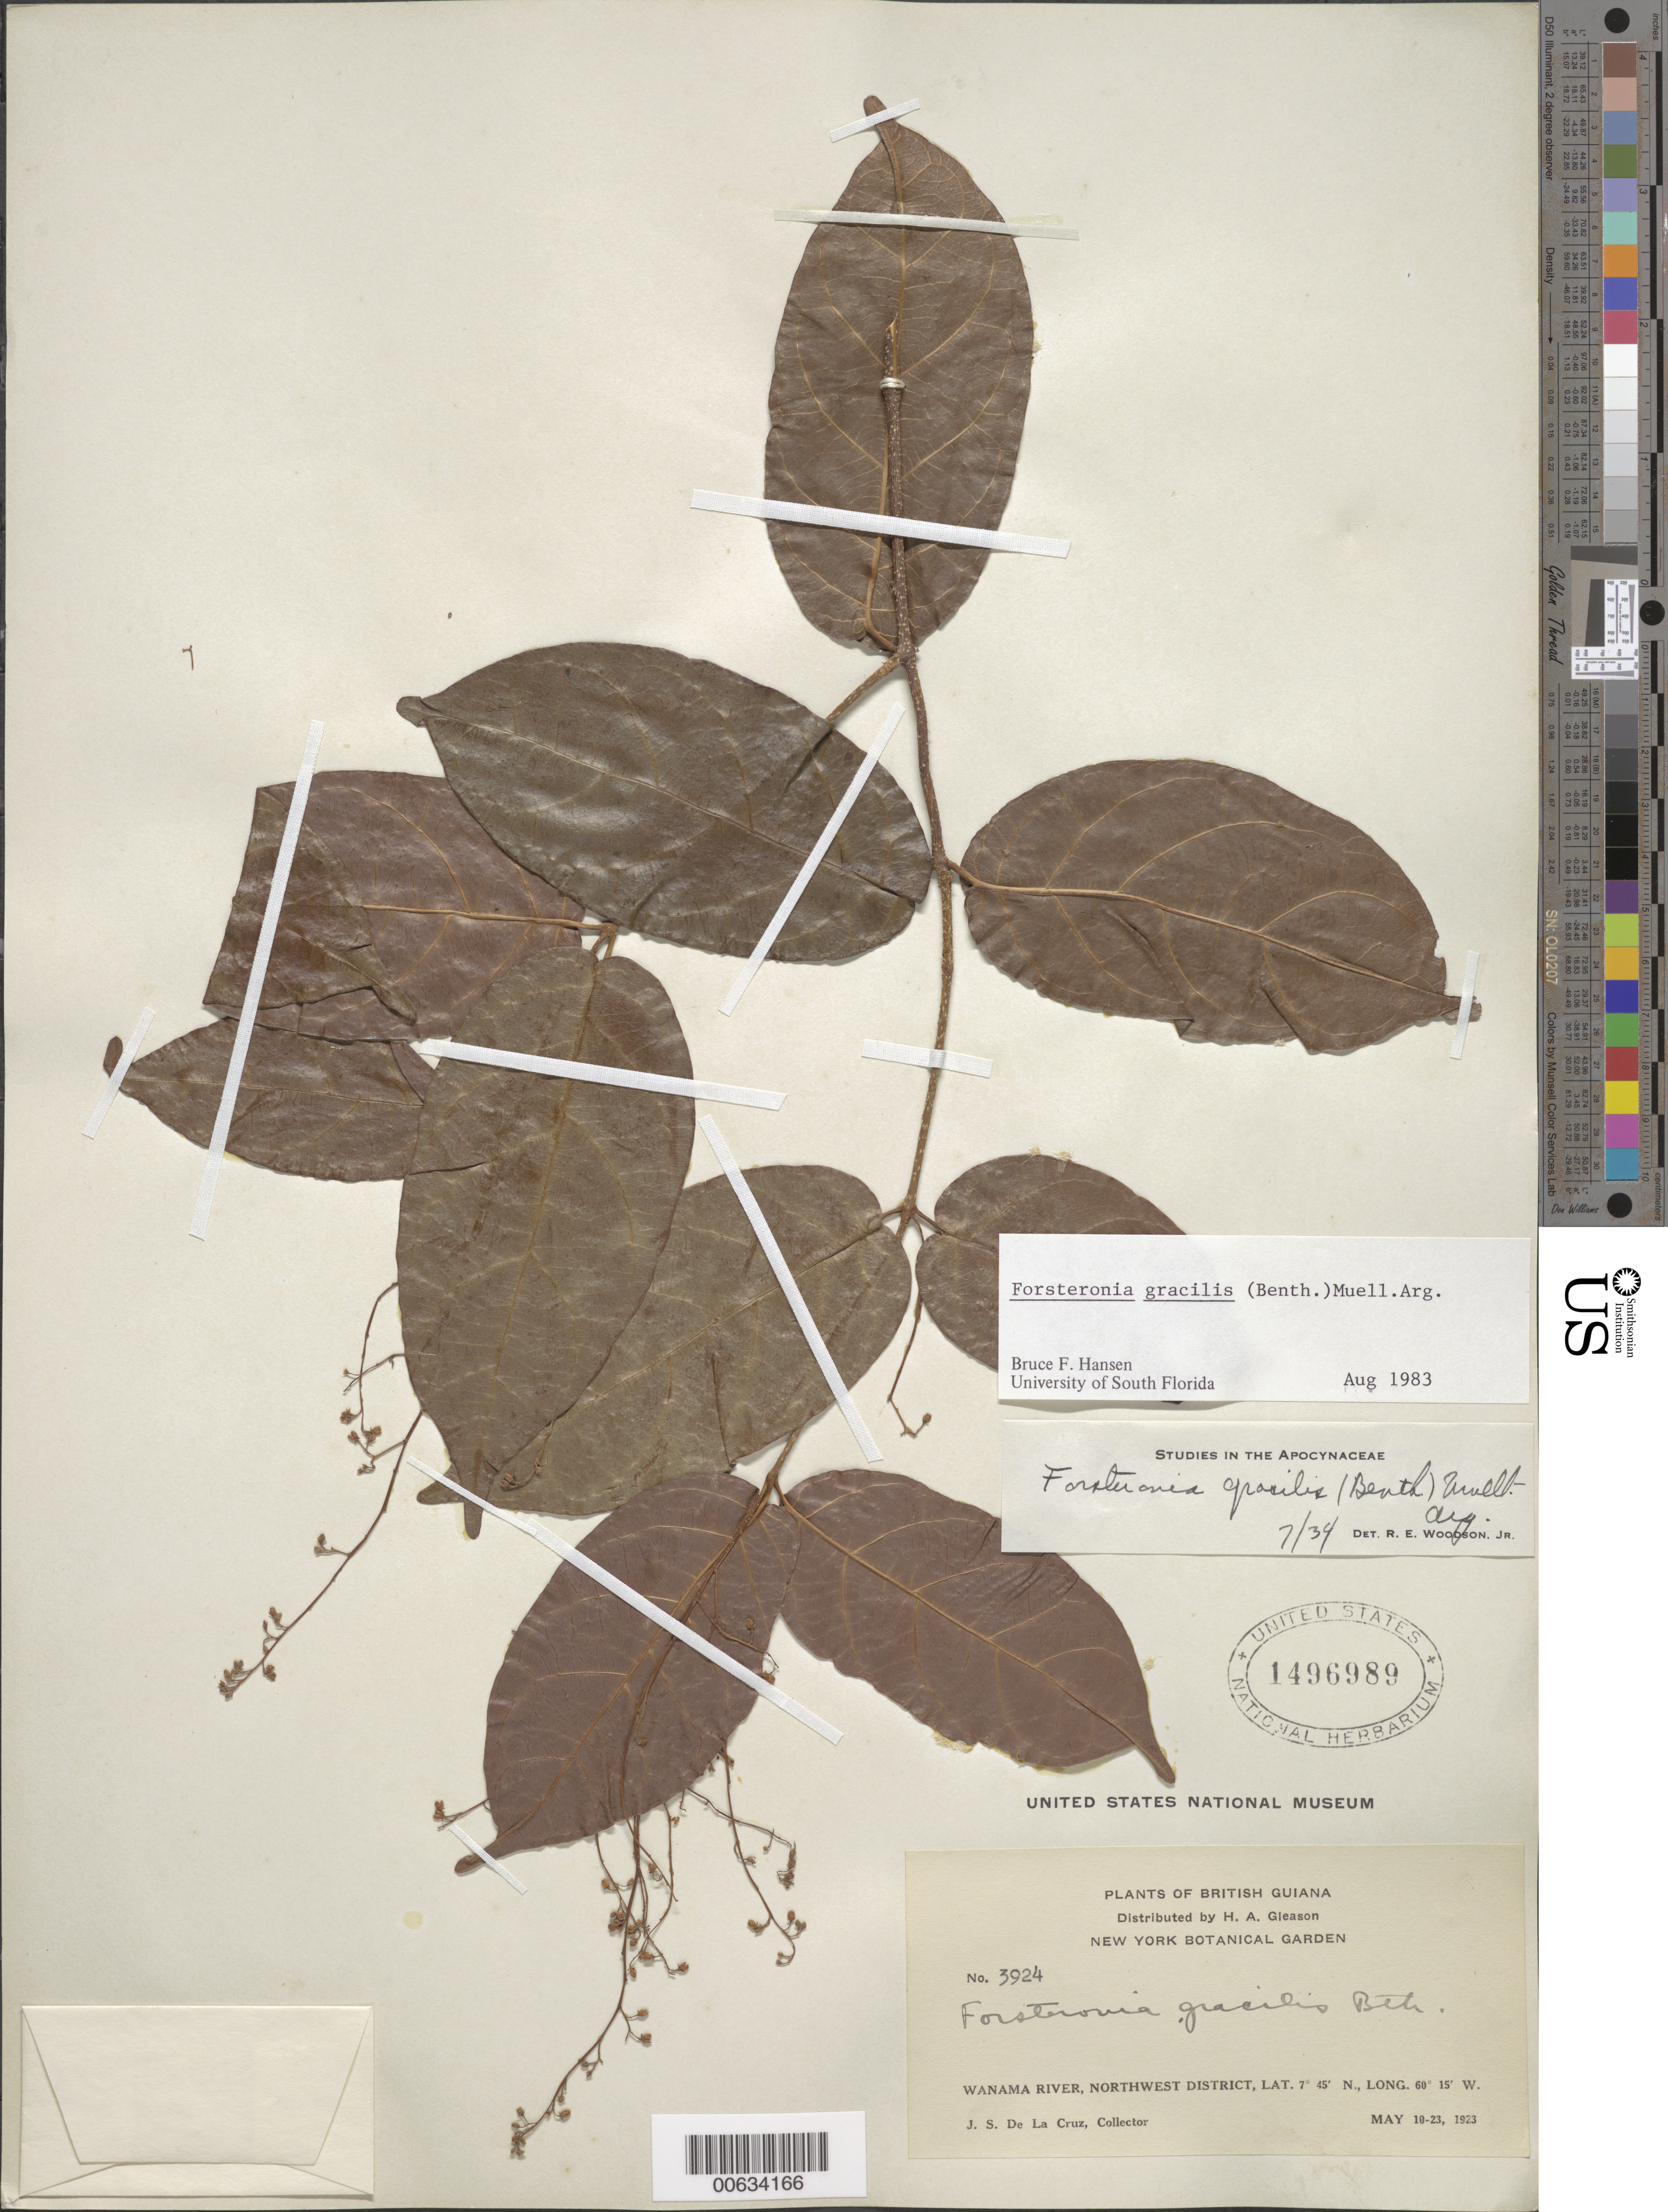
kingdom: Plantae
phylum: Tracheophyta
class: Magnoliopsida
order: Gentianales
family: Apocynaceae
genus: Forsteronia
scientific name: Forsteronia gracilis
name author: (Benth.) Müll. Arg.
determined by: Hansen, B.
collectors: J. S. de la Cruz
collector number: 3924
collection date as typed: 10-May-23 to 23-May-23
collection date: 1923-05-10/1923-05-23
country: Guyana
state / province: Barima-Waini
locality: Wanama R., NW District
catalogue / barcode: US 1496989